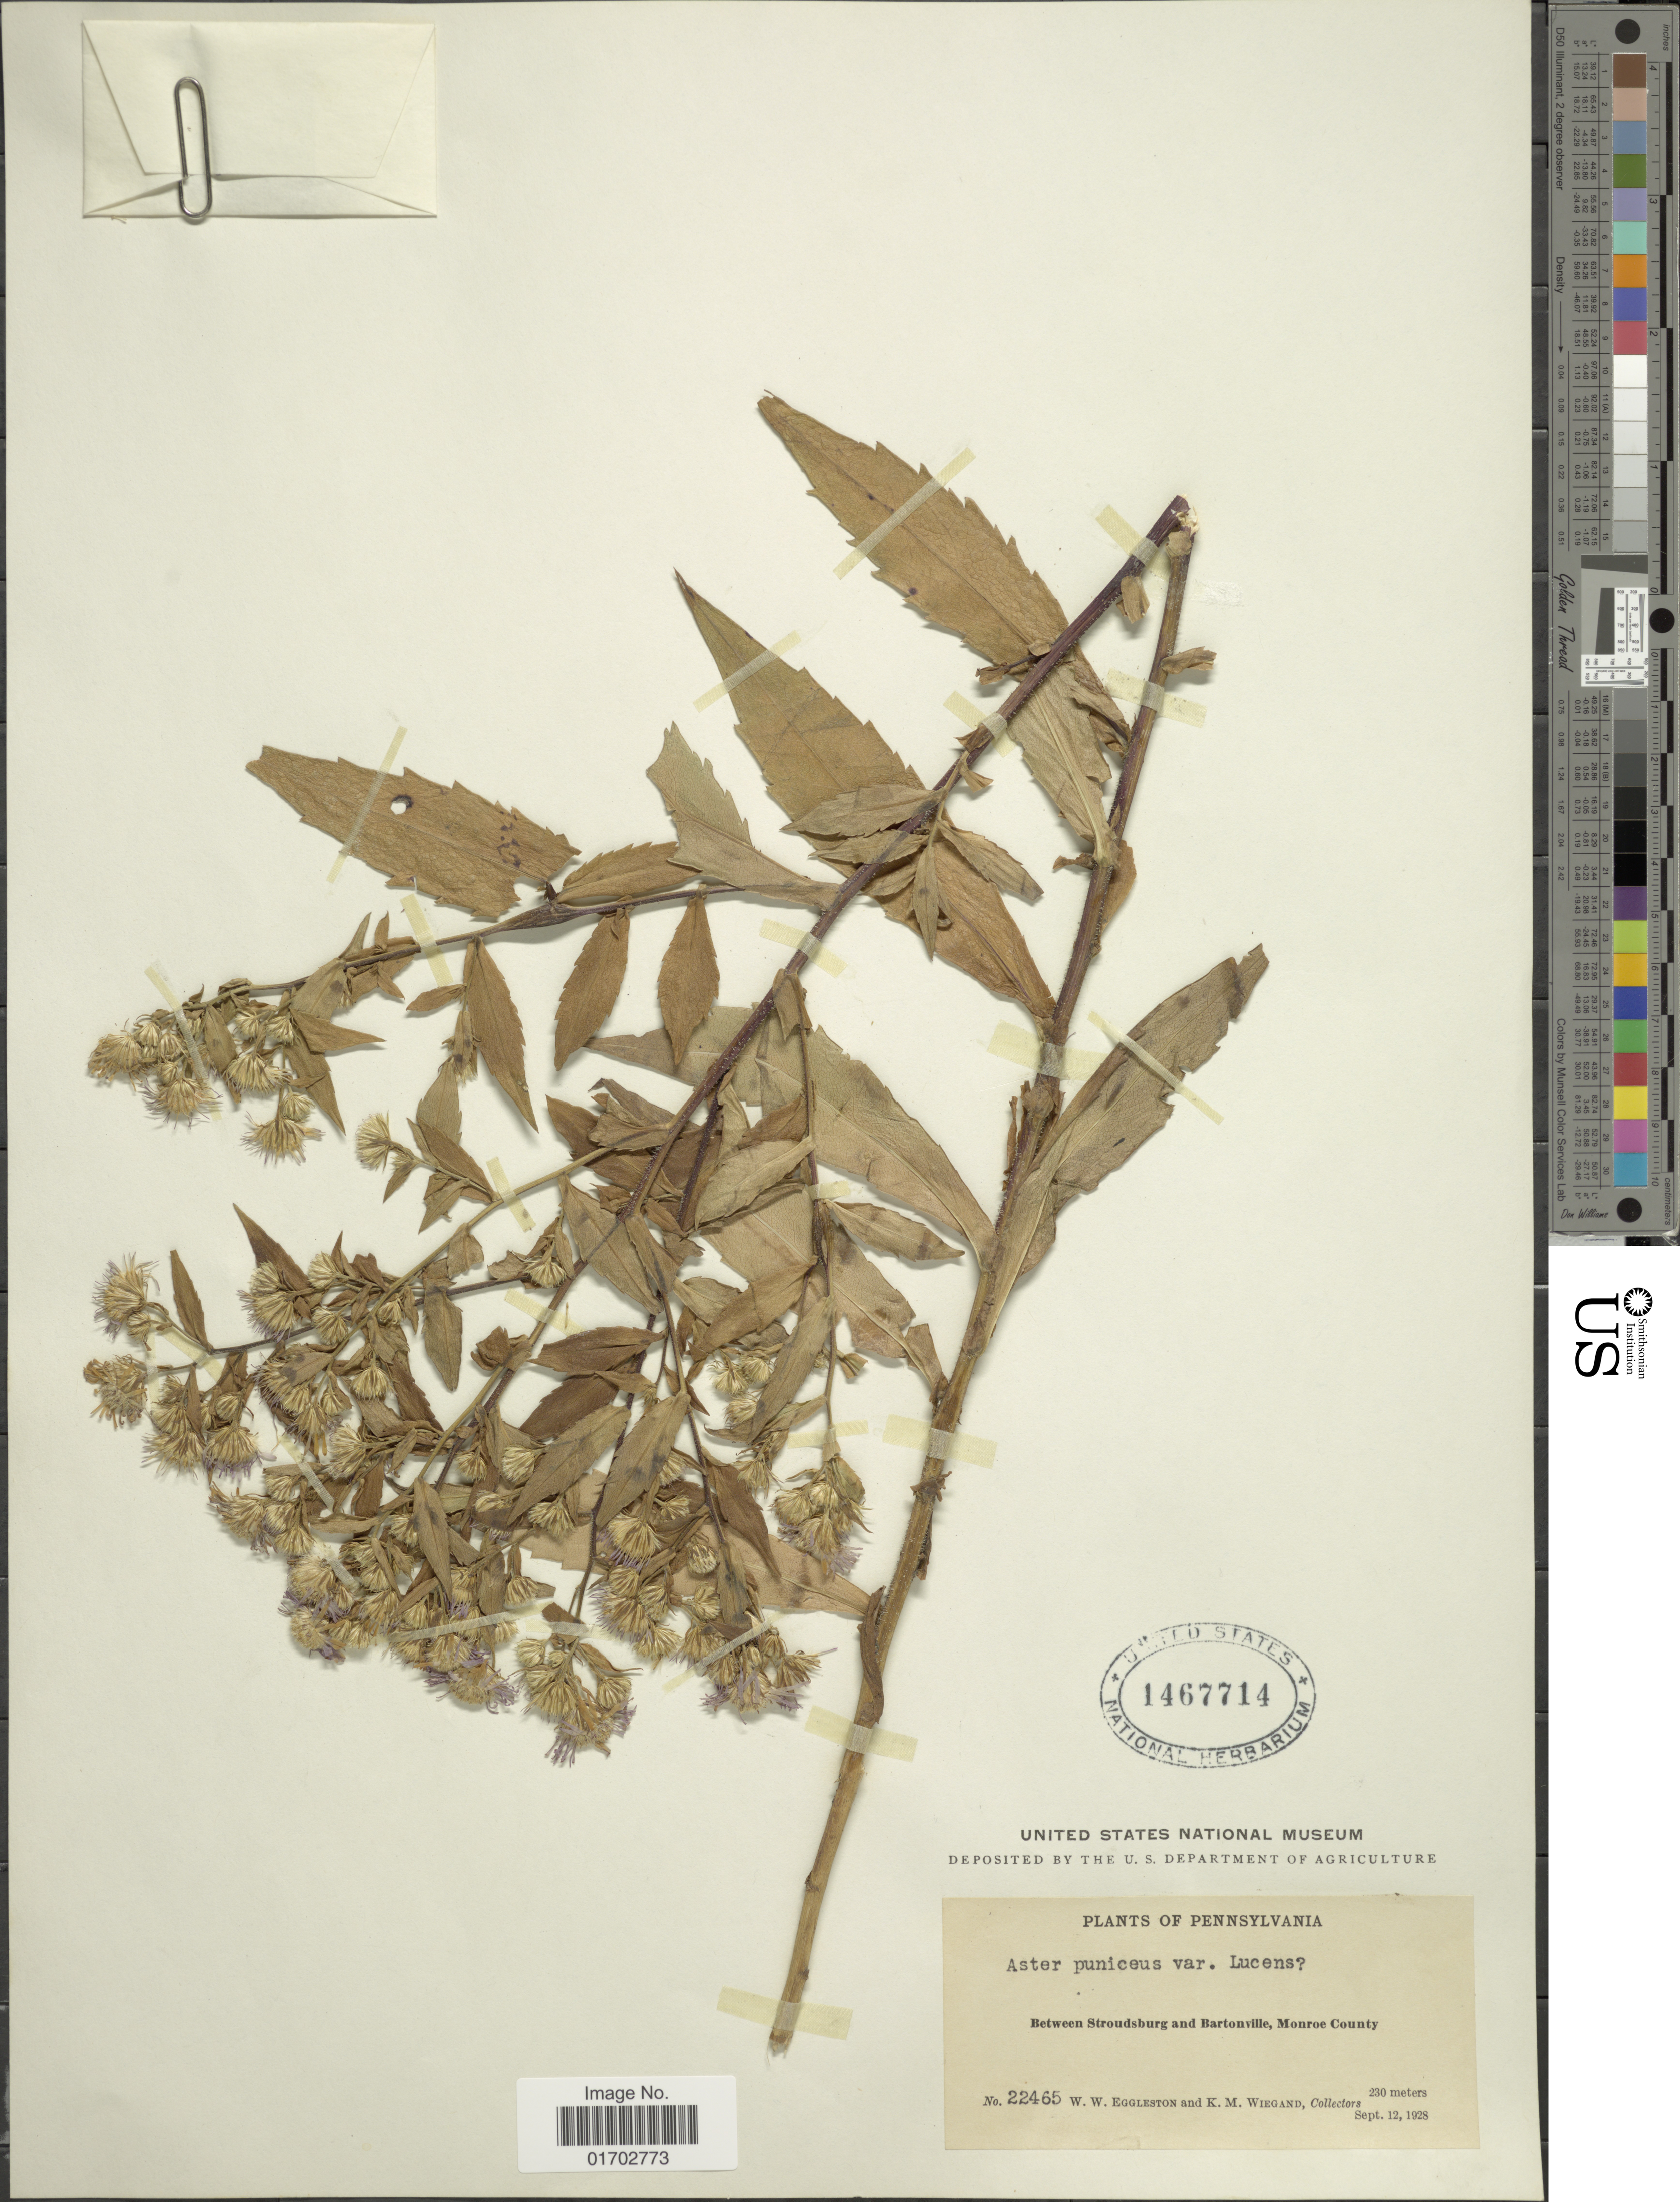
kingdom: Plantae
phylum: Tracheophyta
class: Magnoliopsida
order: Asterales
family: Asteraceae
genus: Symphyotrichum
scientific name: Symphyotrichum puniceum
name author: (L.) Á. Löve & D. Löve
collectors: W. W. Eggleston & K. M. Wiegand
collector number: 22465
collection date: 1928-09-12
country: United States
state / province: Pennsylvania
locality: Between Stroudsburg and Bartonville, Monroe County.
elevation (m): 230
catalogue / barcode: US 1467714